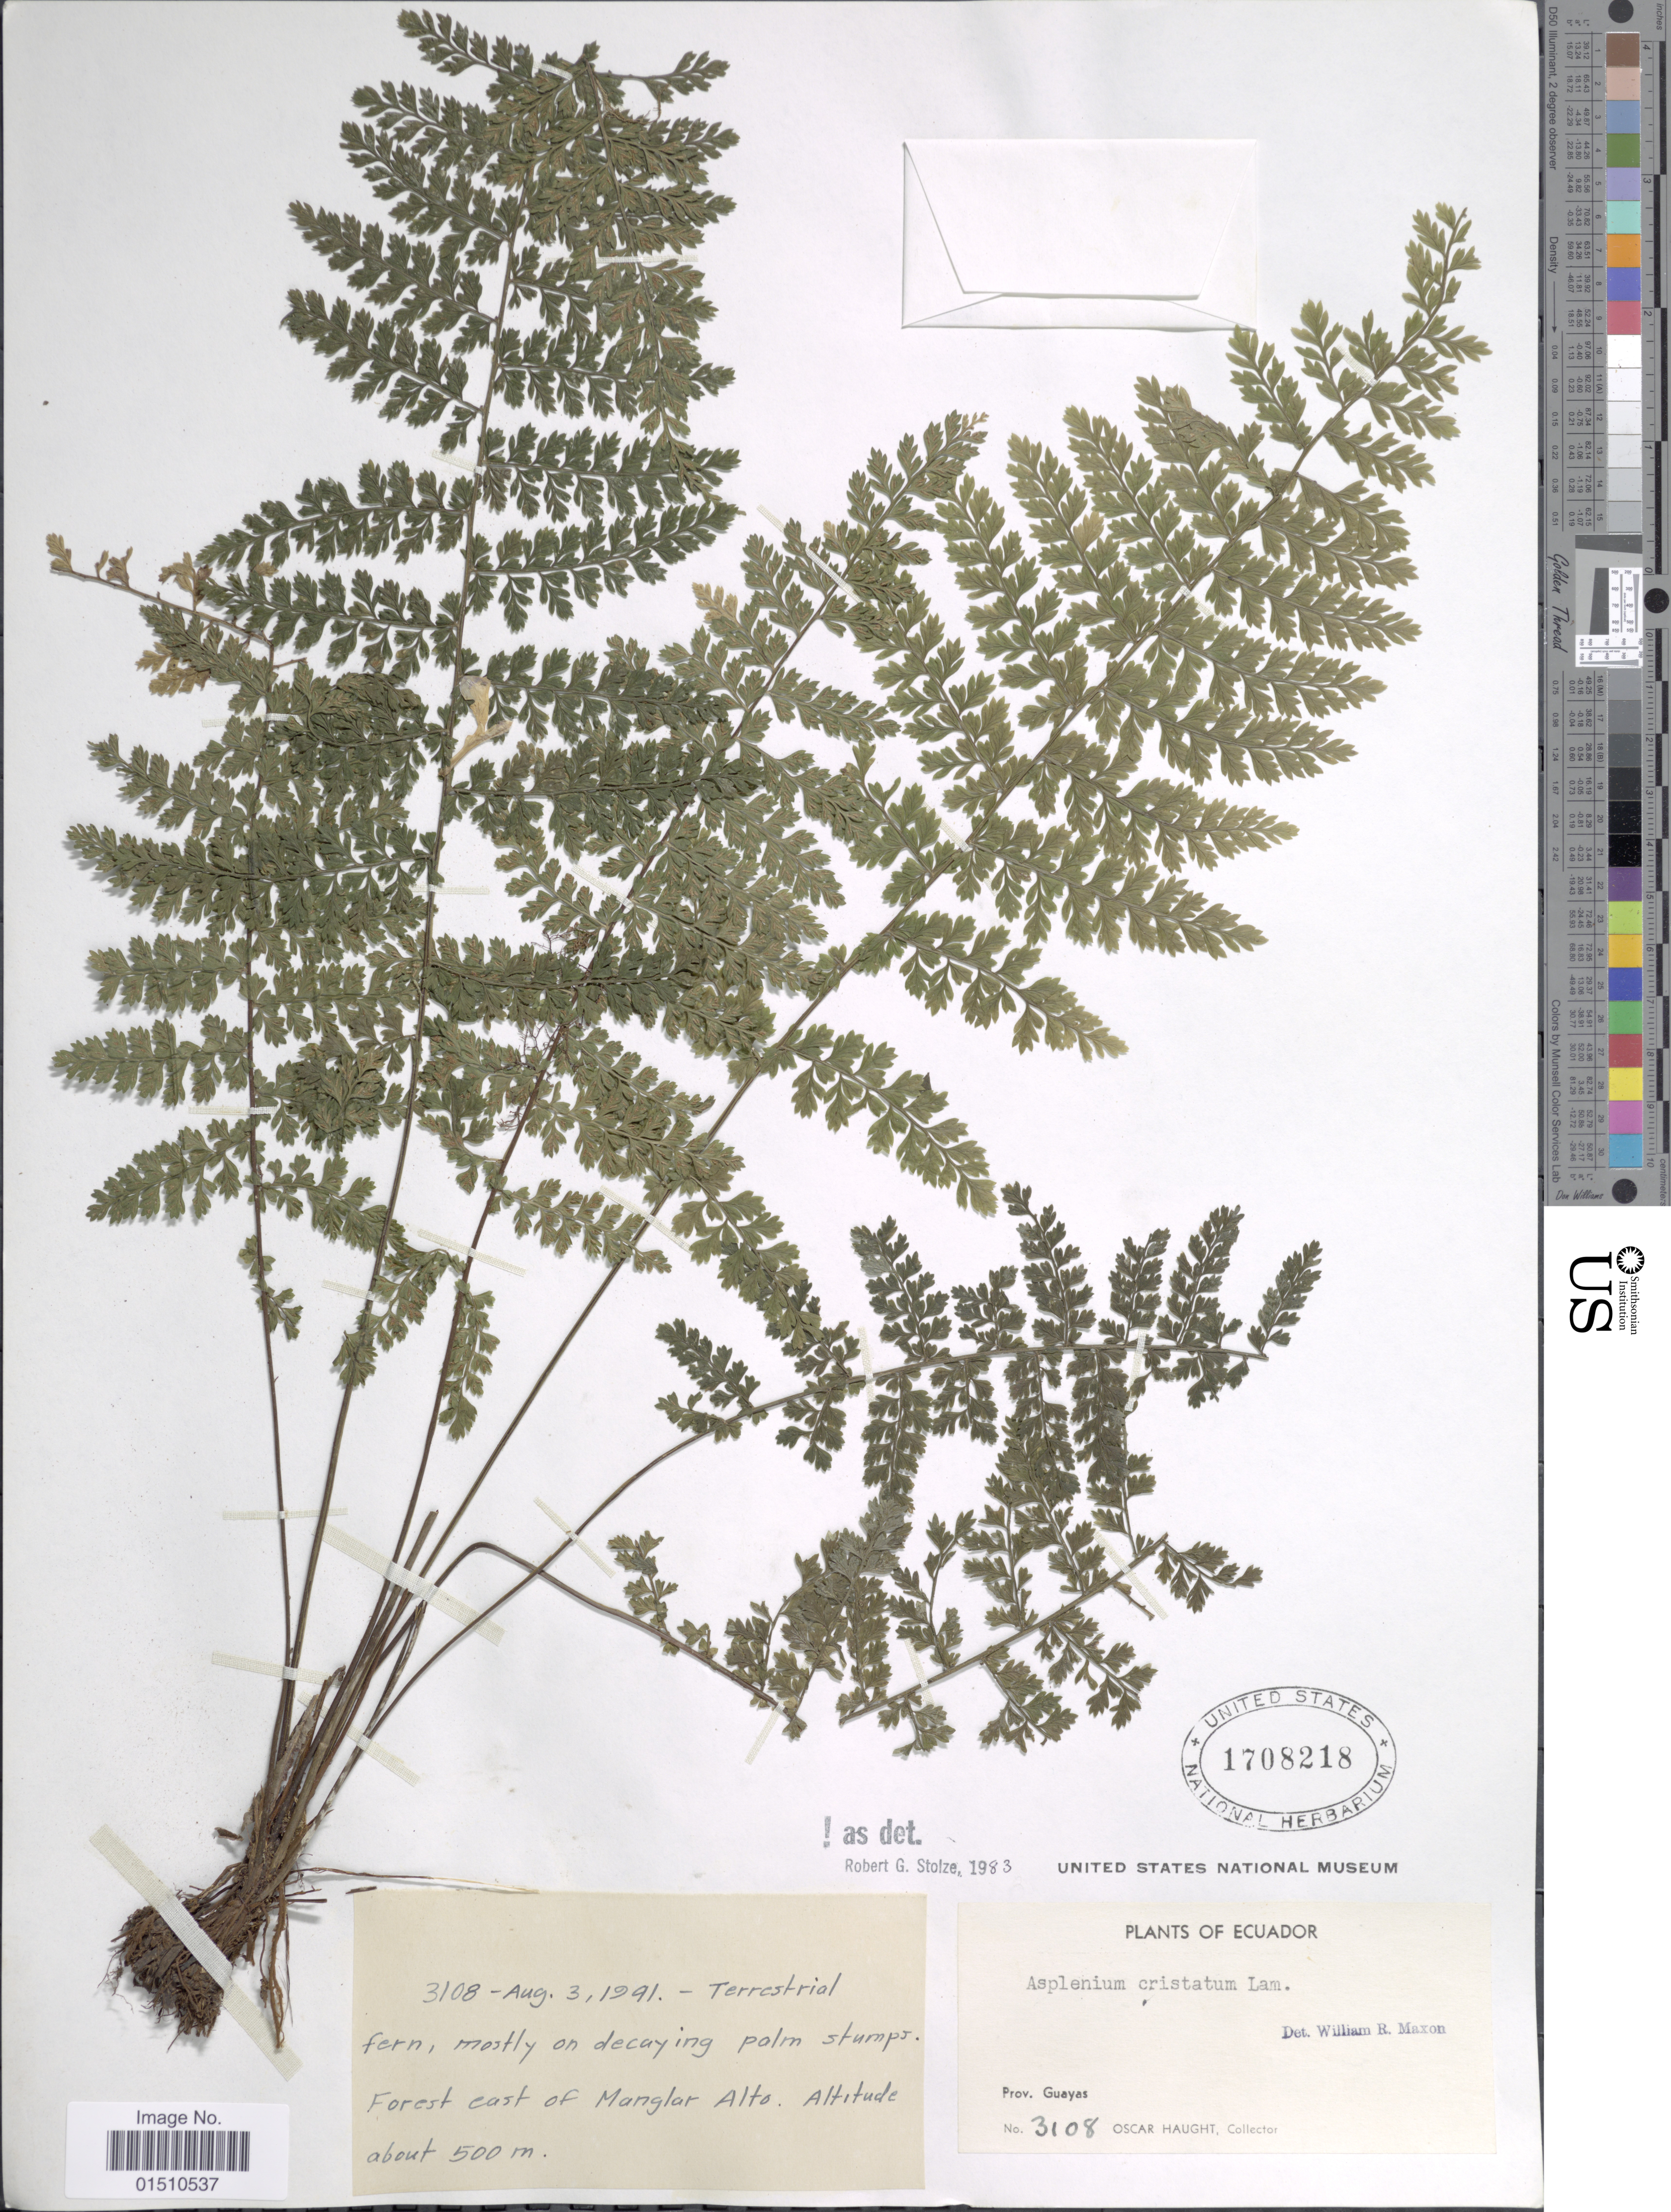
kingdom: Plantae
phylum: Tracheophyta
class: Polypodiopsida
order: Polypodiales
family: Aspleniaceae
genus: Asplenium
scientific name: Asplenium cristatum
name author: Lam.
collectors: O. L. Haught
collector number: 3108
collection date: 1941-08-03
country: Ecuador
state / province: Guayas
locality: Ecuador, Prov. Guayas, Forest east of Manglar Alto.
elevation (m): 500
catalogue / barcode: US 1708218